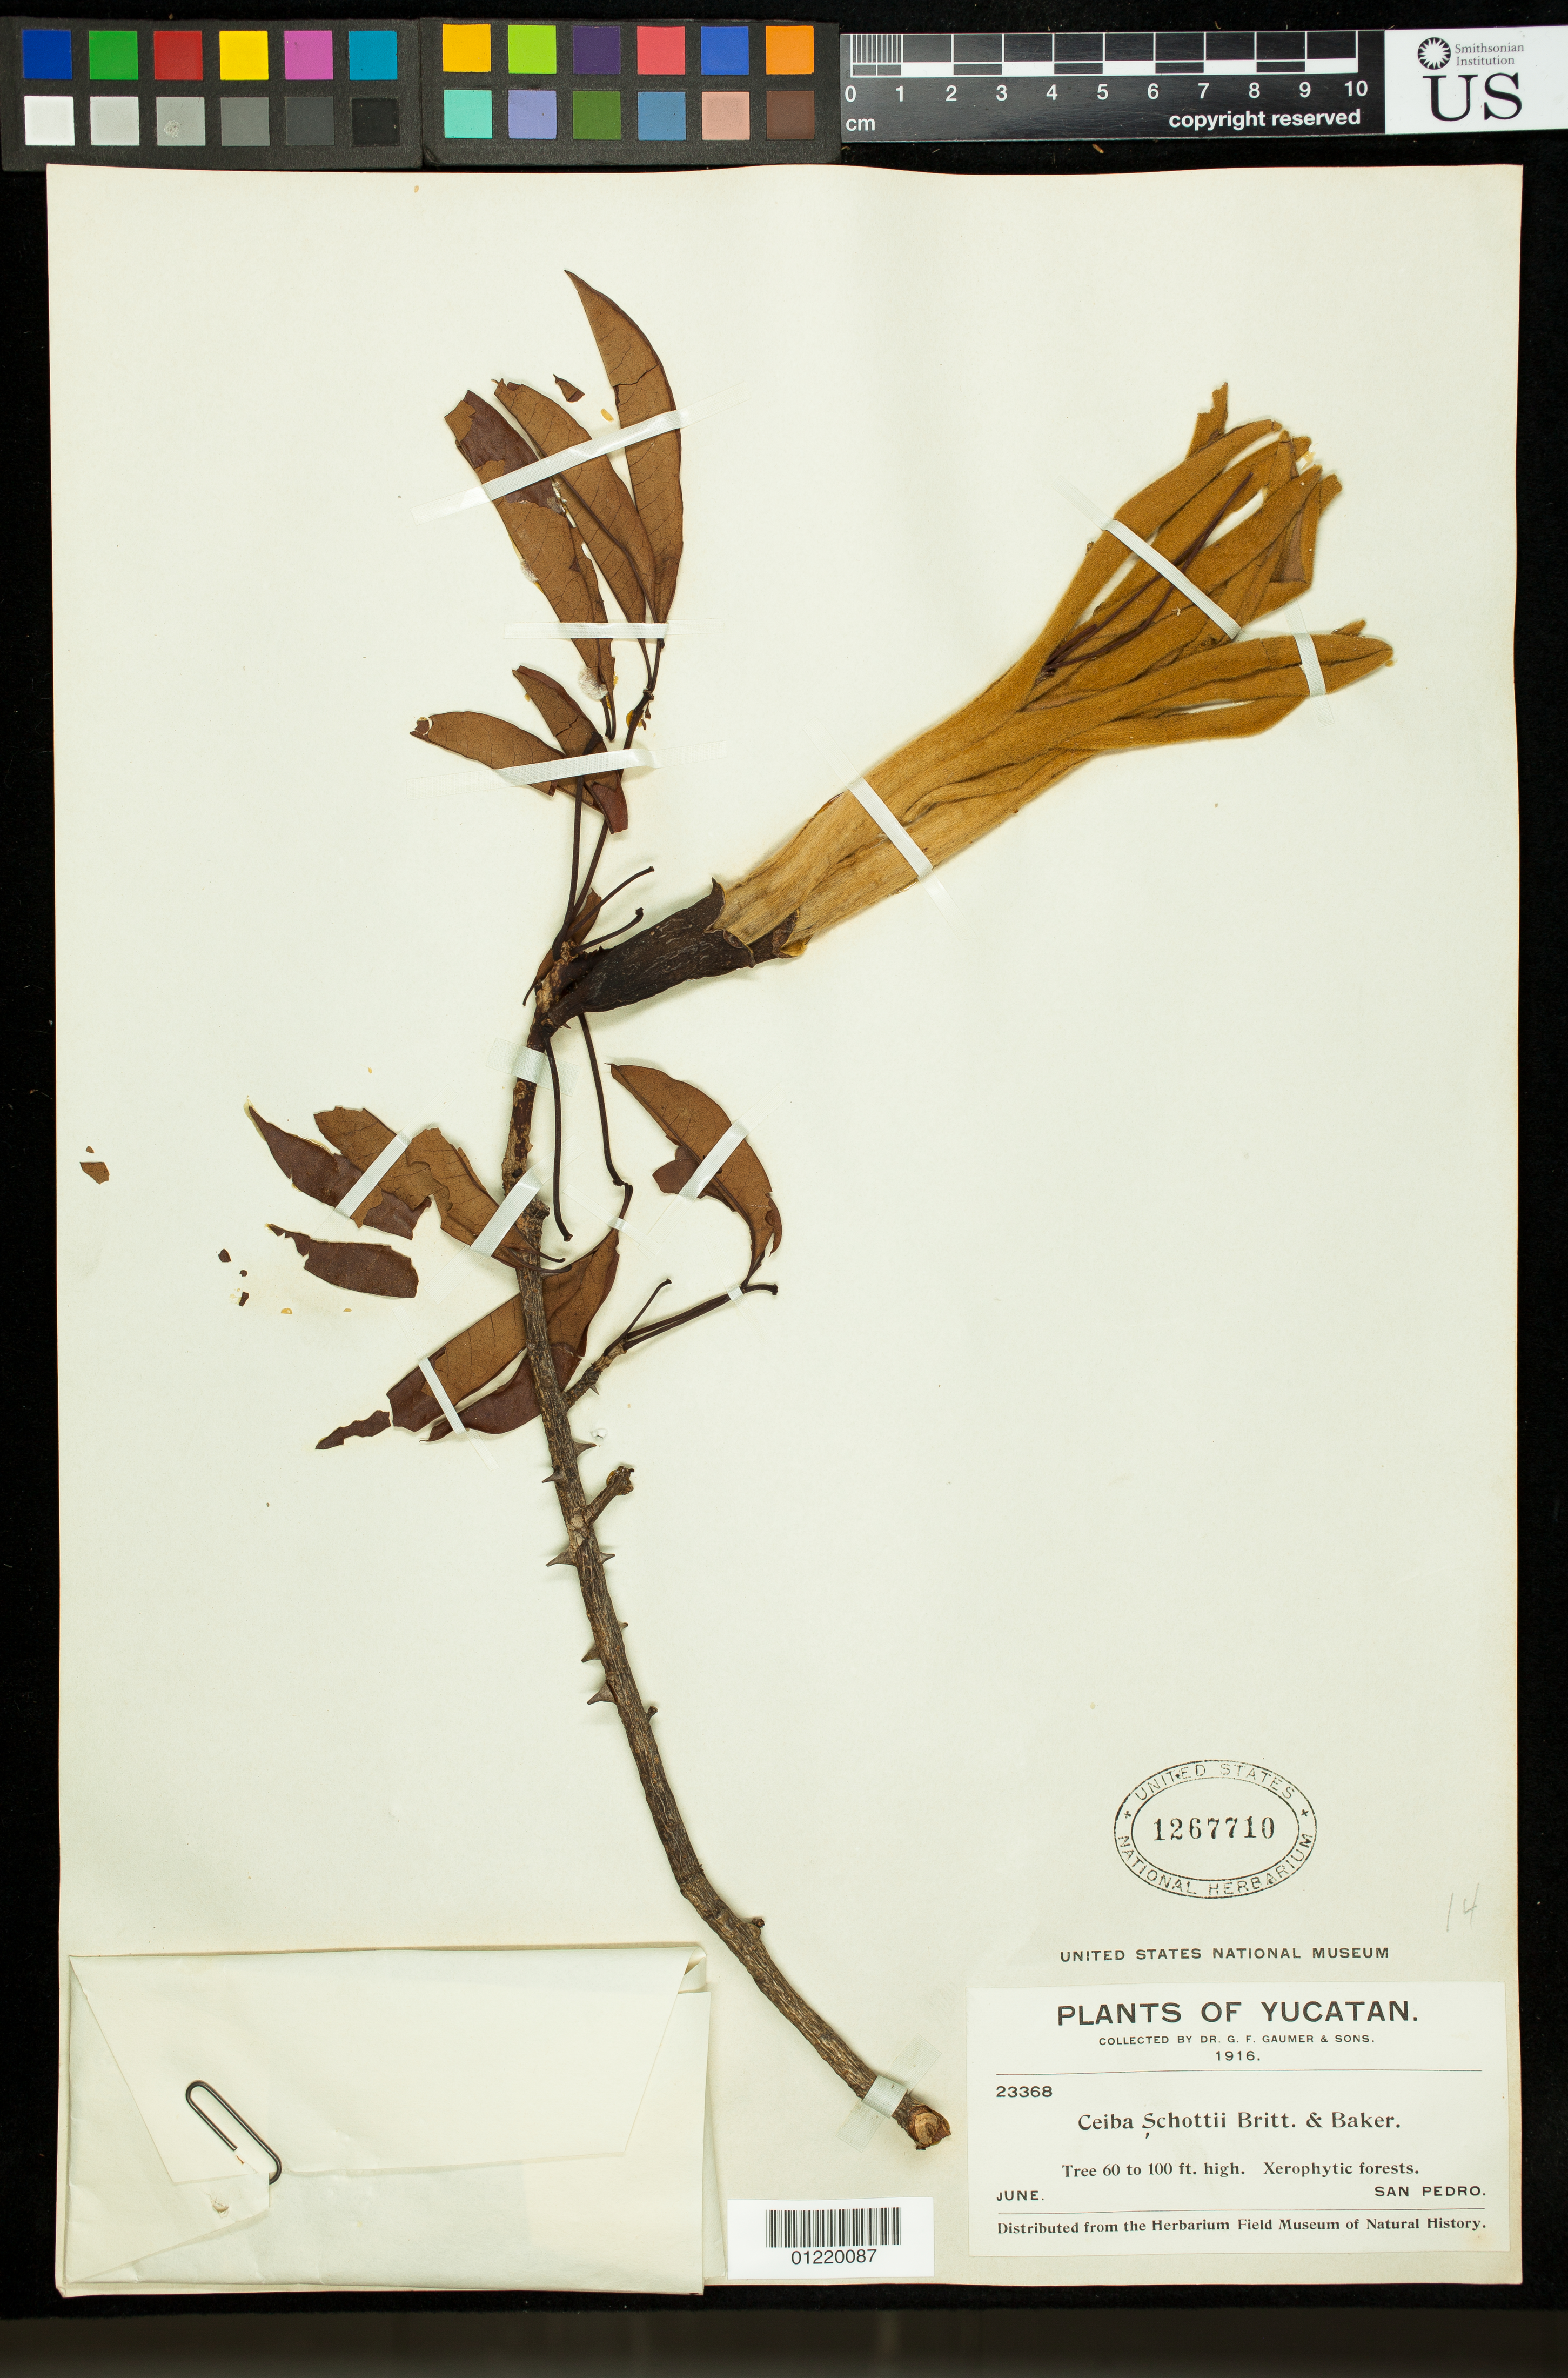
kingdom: Plantae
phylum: Tracheophyta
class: Magnoliopsida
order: Malvales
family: Malvaceae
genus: Ceiba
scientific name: Ceiba aesculifolia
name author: (Kunth) Britten & Baker f.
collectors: G. F. Gaumer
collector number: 23368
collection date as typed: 1916-06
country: Mexico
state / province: Yucatán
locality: Yucatan: San Pedro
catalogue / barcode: US 1267710